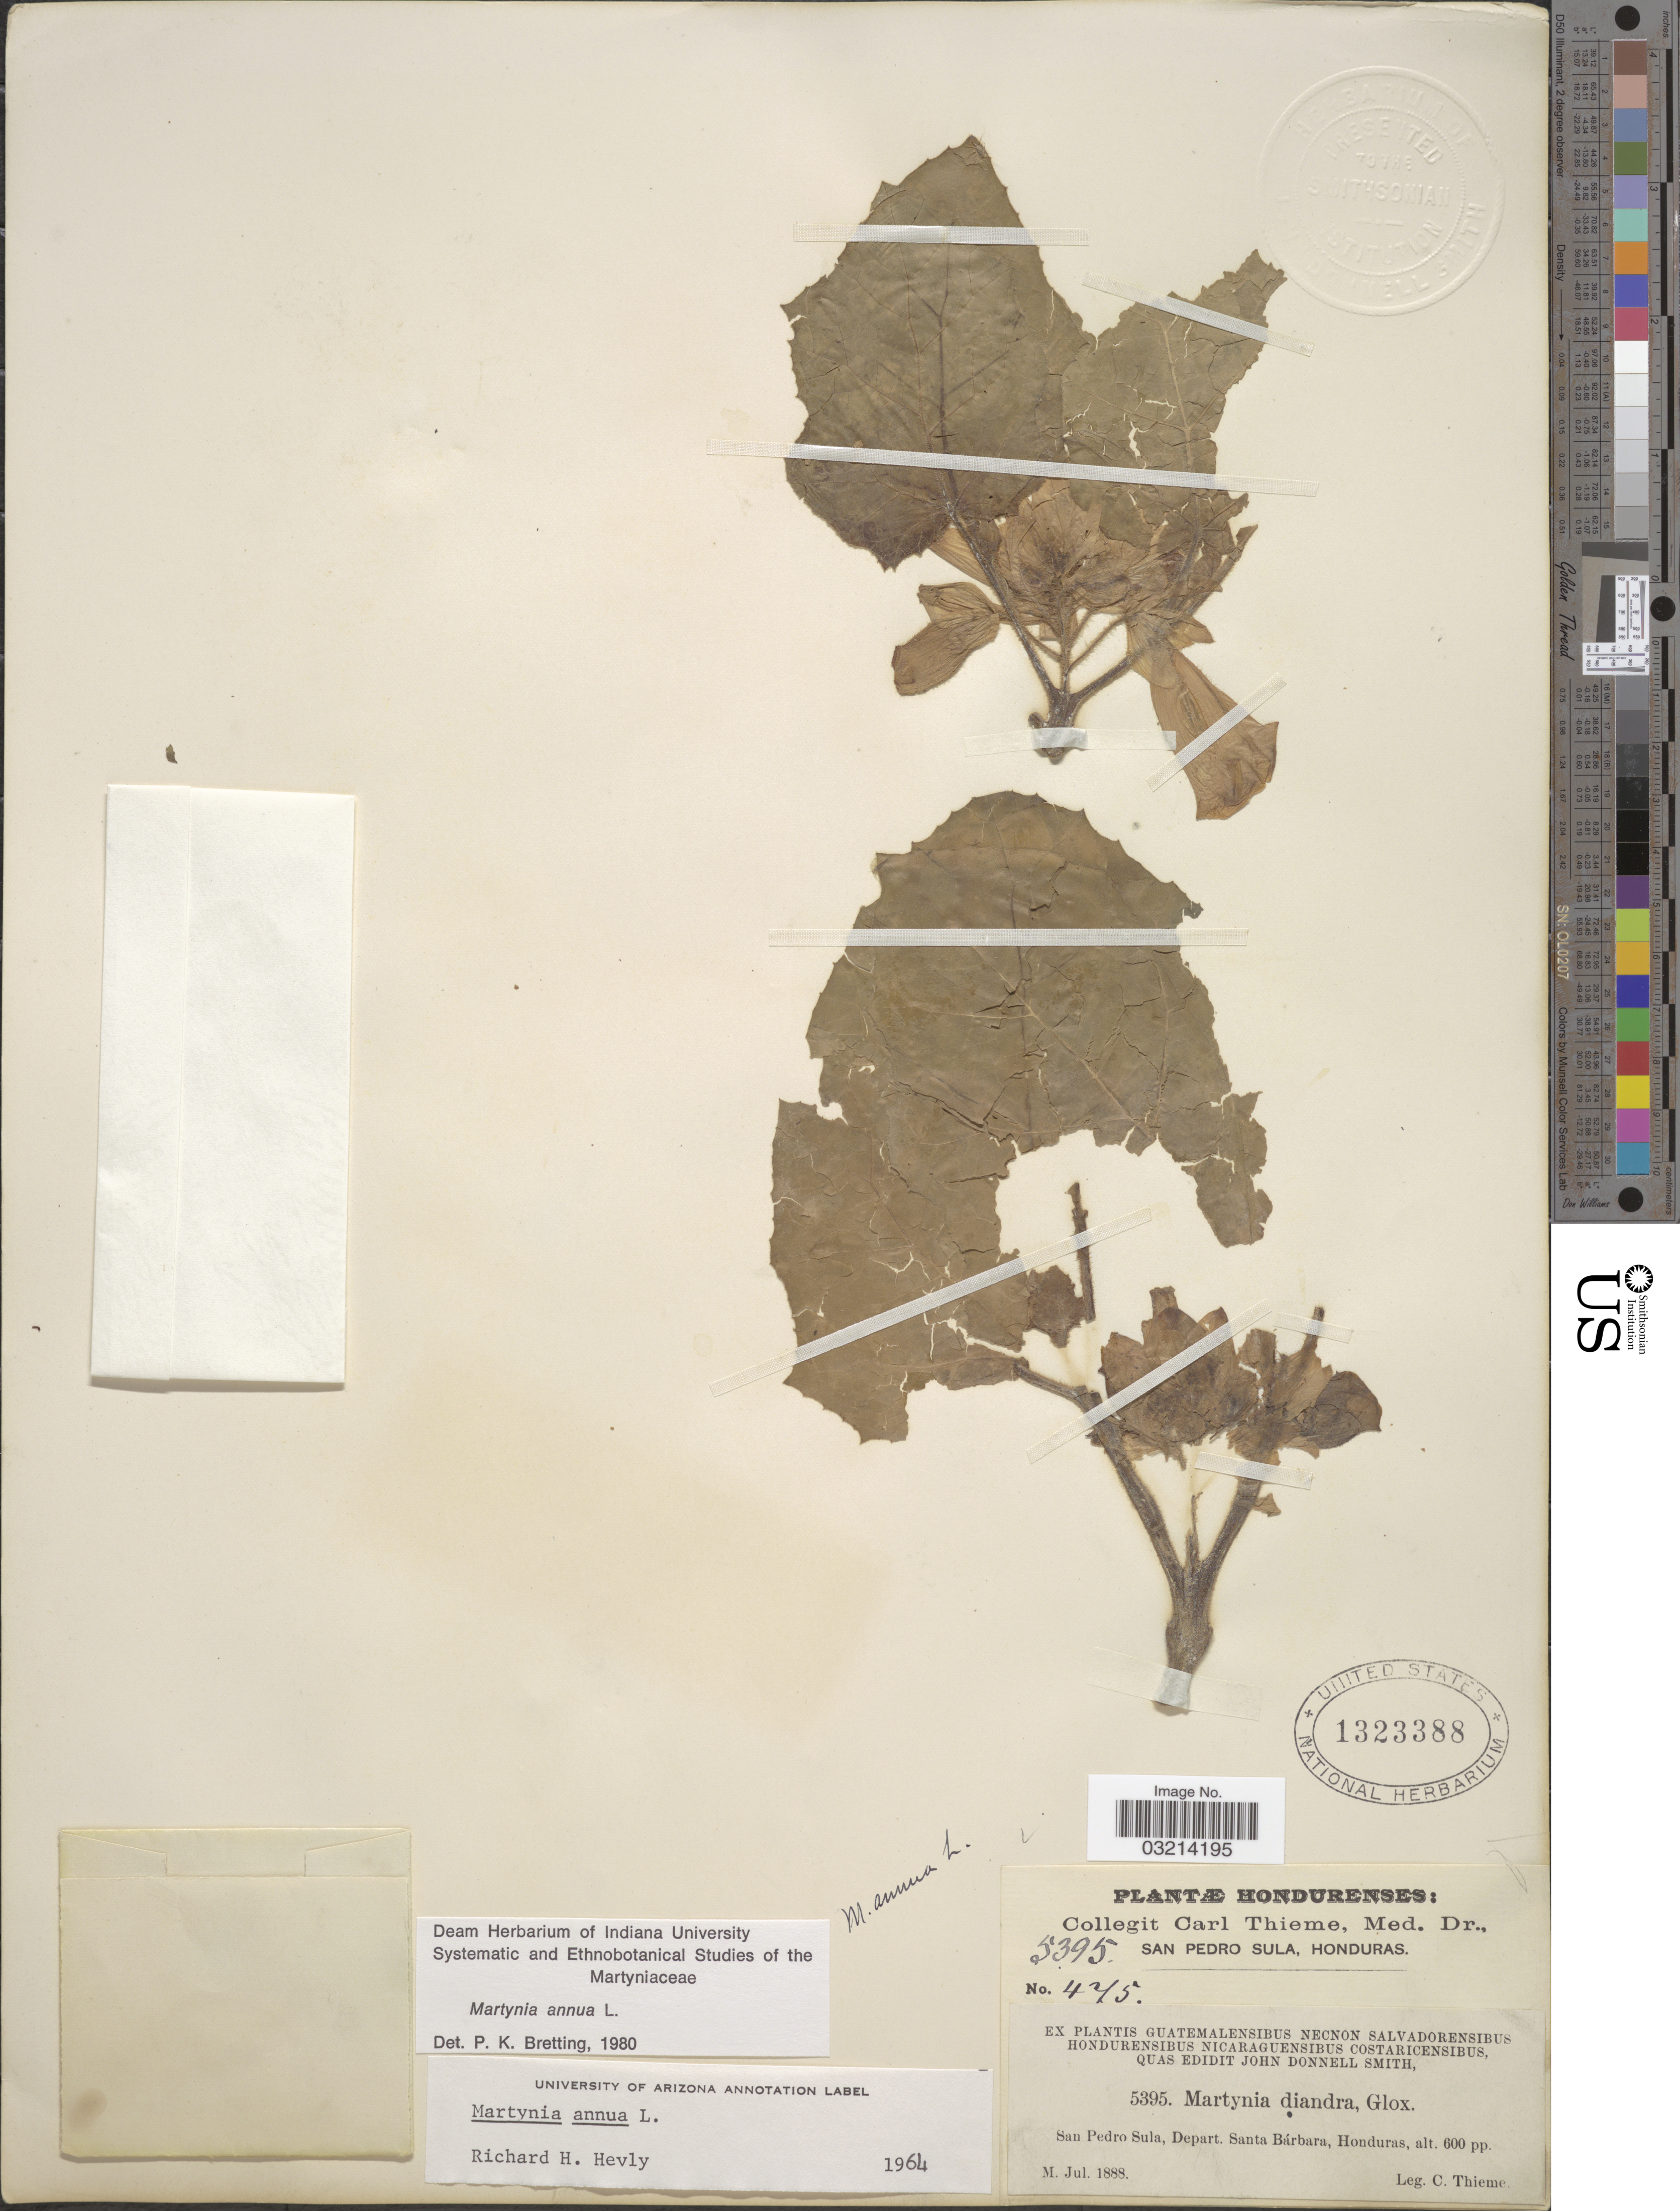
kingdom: Plantae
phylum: Tracheophyta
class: Magnoliopsida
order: Lamiales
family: Martyniaceae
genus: Martynia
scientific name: Martynia annua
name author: L.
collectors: C. Thieme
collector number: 5395/475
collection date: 1888-07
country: Honduras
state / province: Santa Bárbara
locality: San Pedro Sula, Depart. Santa Bárbara.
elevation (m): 183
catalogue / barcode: US 1323388